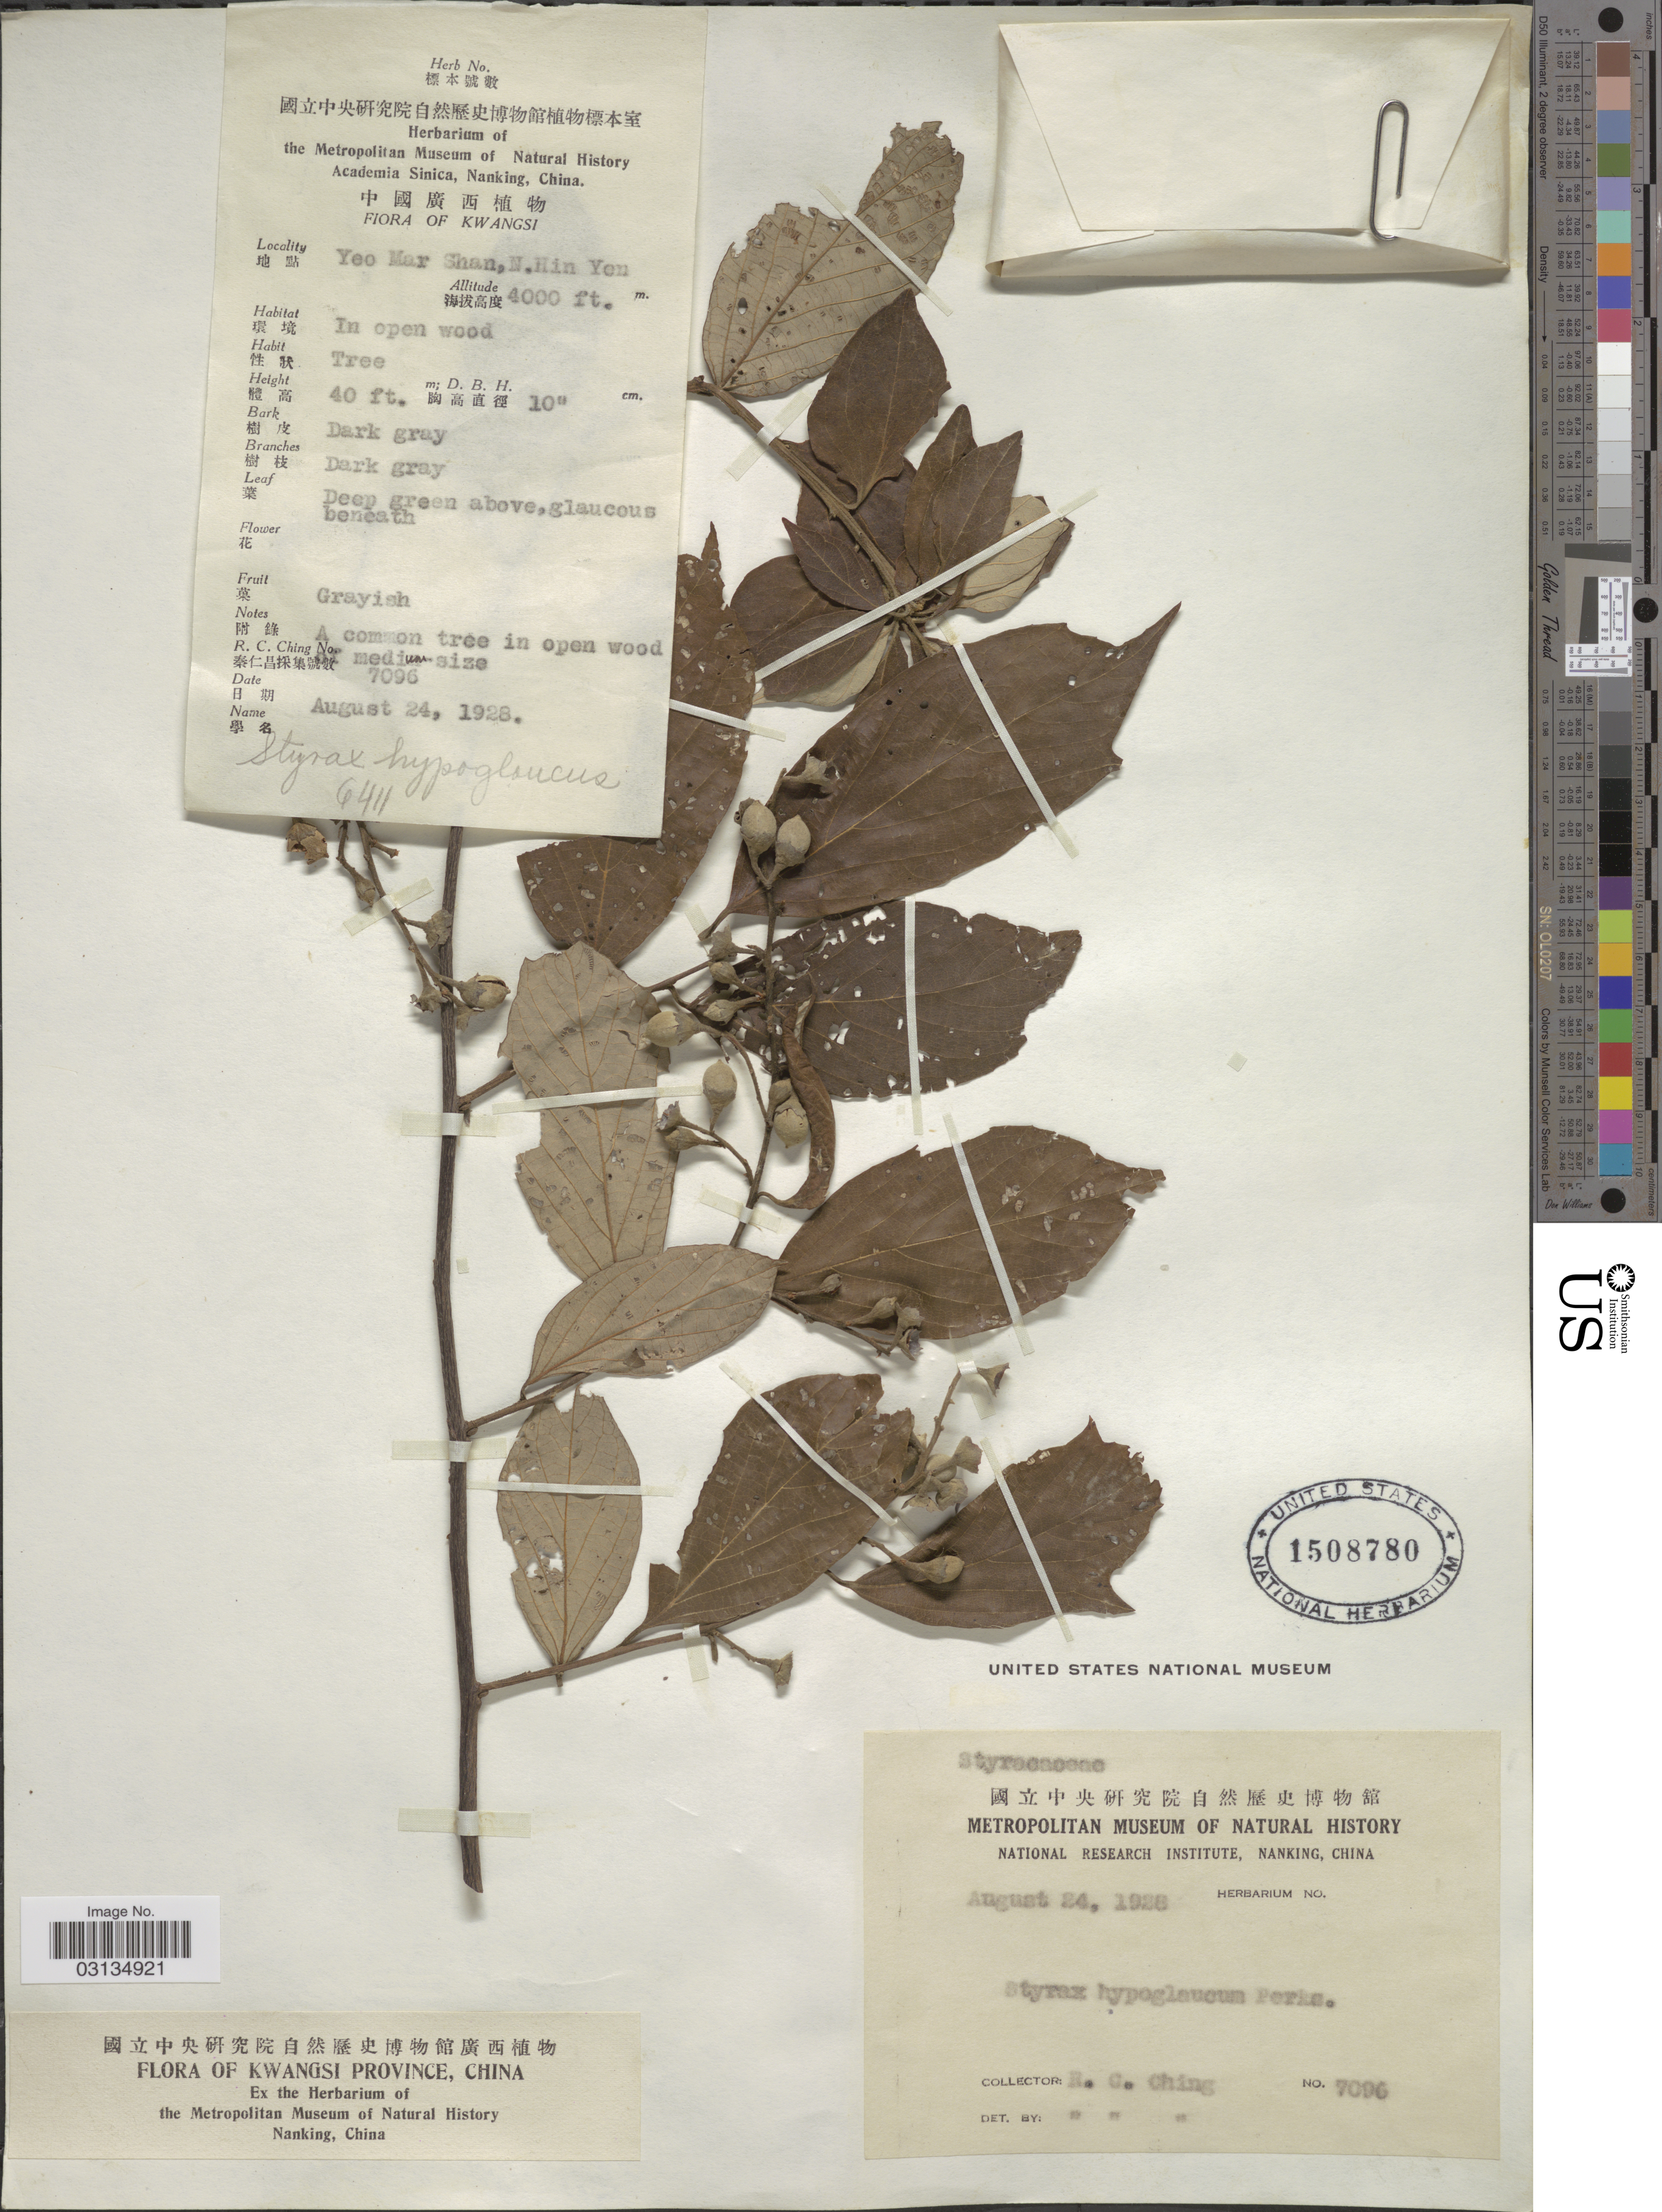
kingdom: Plantae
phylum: Tracheophyta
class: Magnoliopsida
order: Ericales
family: Styracaceae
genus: Styrax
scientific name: Styrax hypoglaucus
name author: Perkins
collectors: R. C. Ching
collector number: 7096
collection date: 1928-08-24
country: China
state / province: Guangxi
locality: Kwangsi Province. Yeo Mar Shan, N. Hin Yen.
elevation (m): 1219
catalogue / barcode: US 1508780